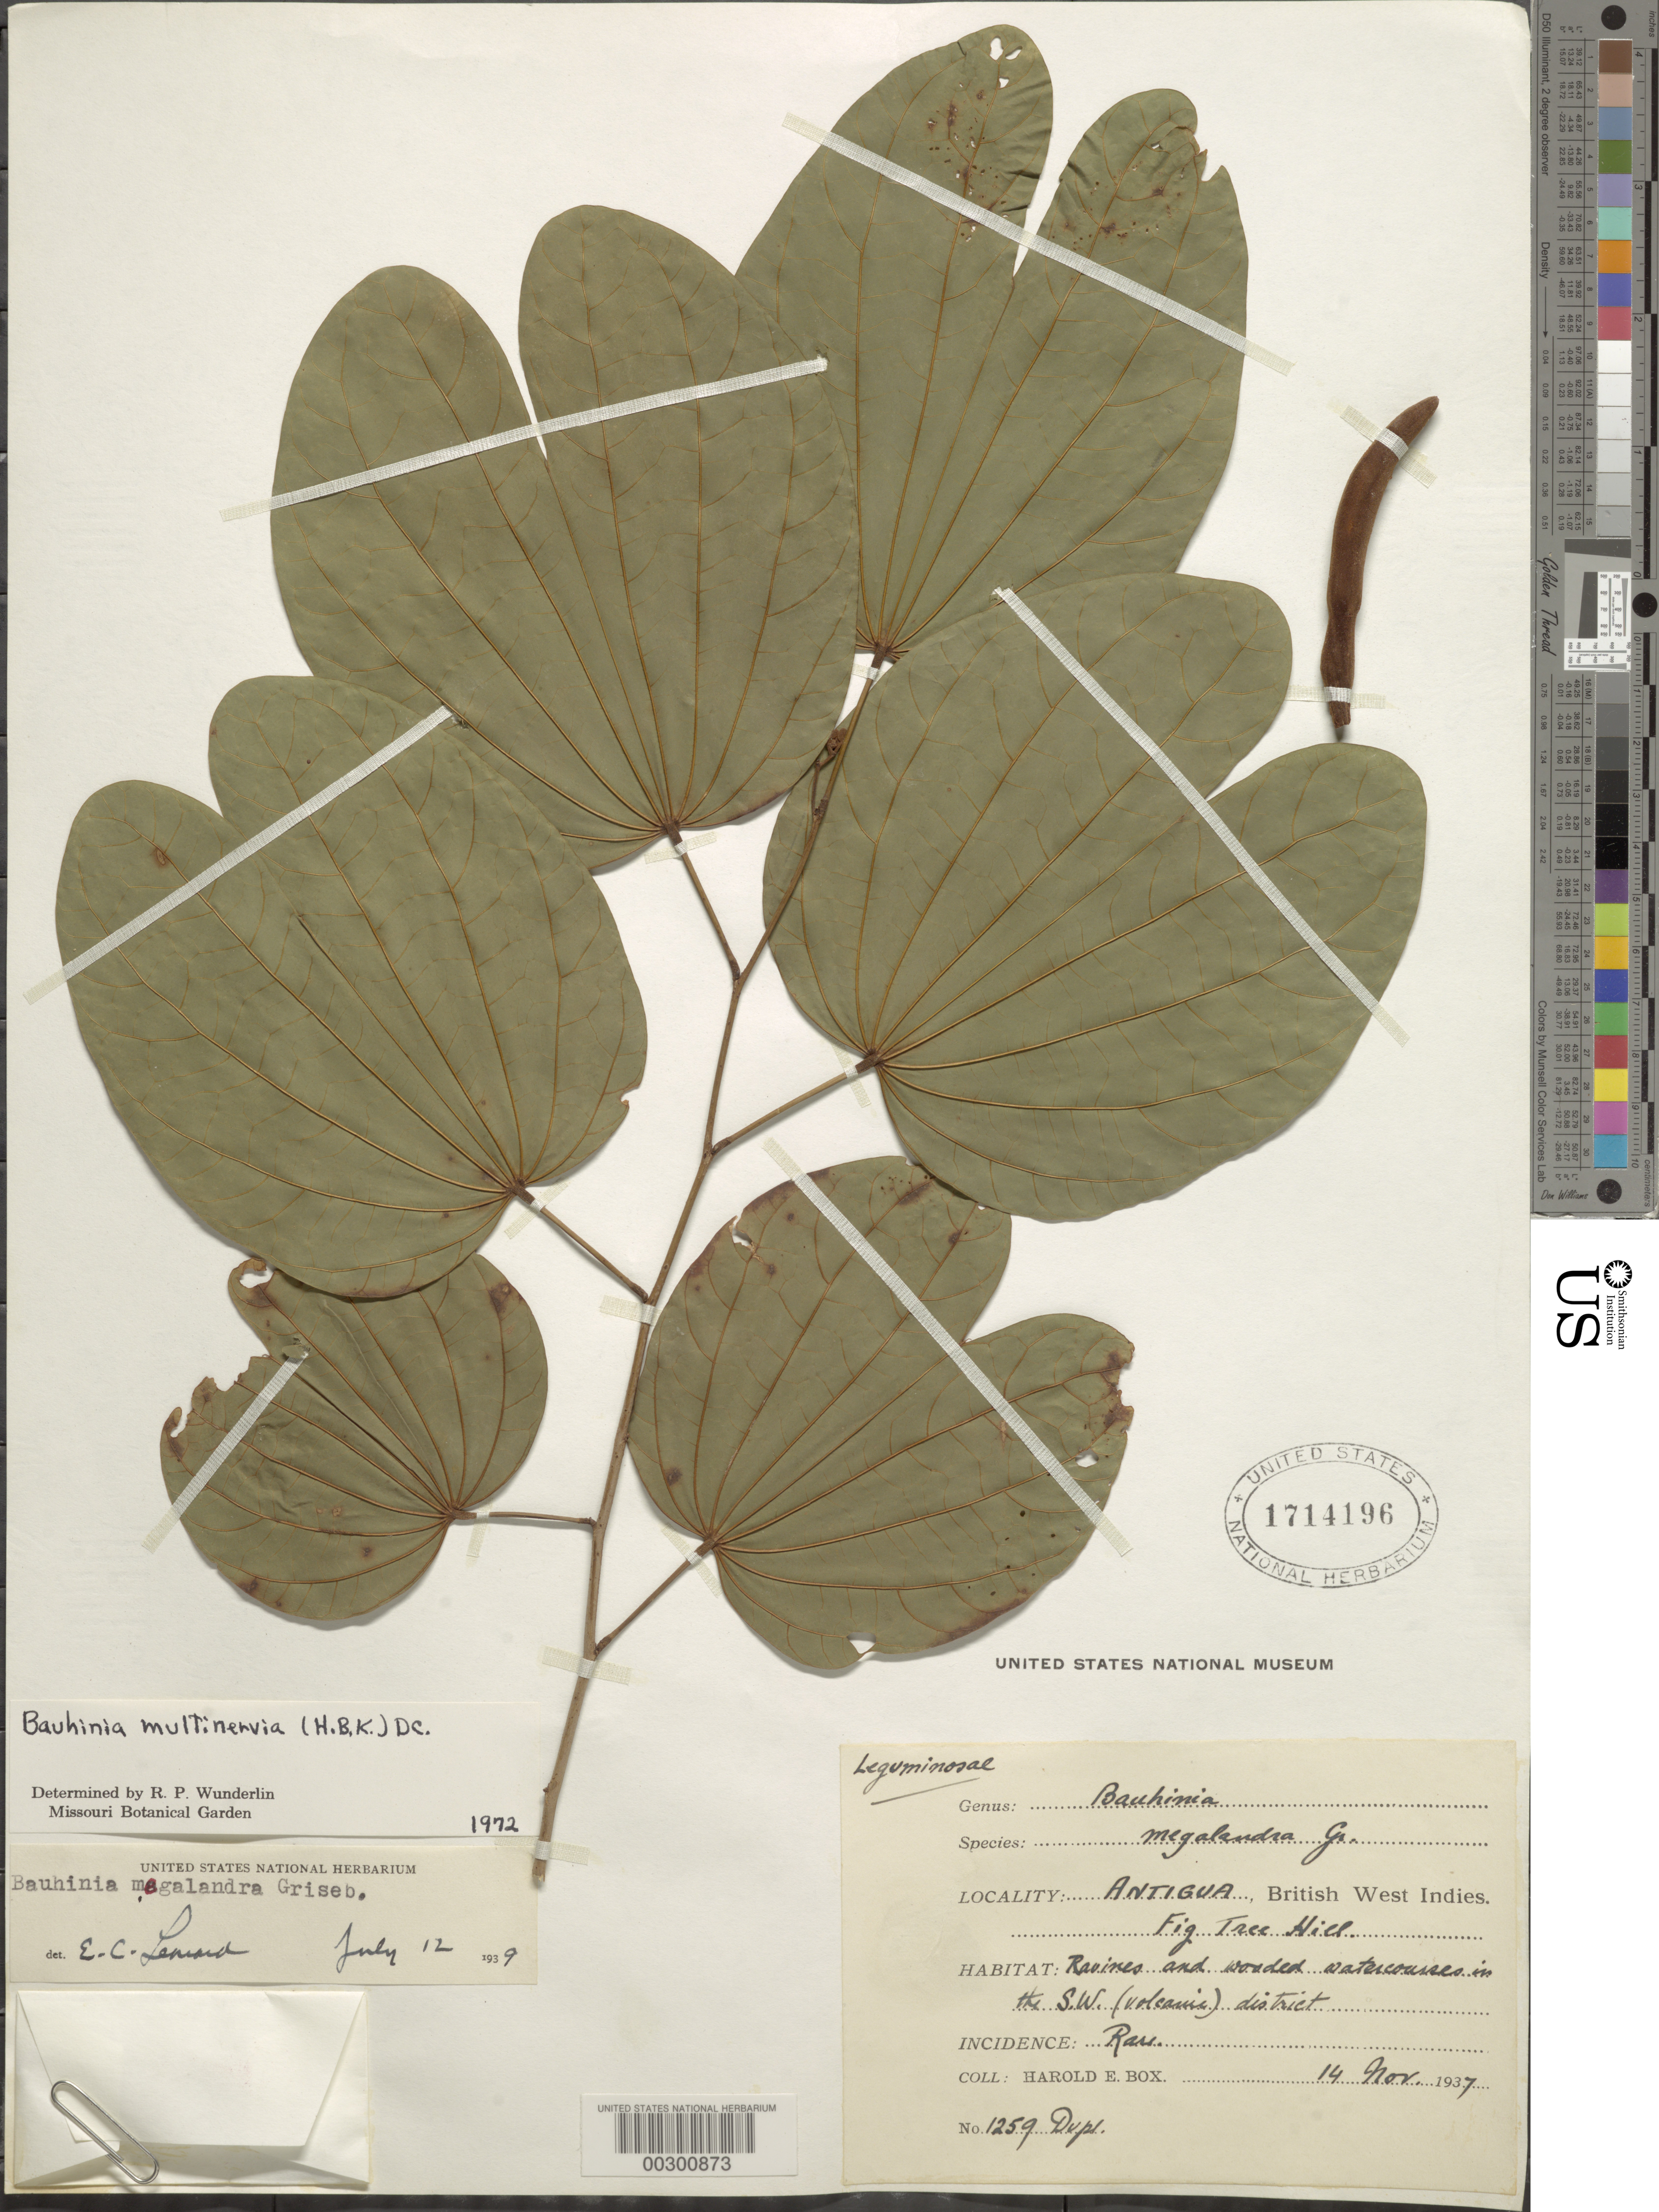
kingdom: Plantae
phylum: Tracheophyta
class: Magnoliopsida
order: Fabales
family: Fabaceae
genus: Bauhinia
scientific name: Bauhinia multinervia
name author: (Kunth) DC.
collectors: H. E. Box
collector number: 1259 Dup.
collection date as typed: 14 Nov 1937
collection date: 1937-11-14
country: Antigua and Barbuda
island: Antigua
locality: Fig Tree Hill, in SW (volcanic) Dist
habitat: Ravines and wooded water courses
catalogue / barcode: US 1714196